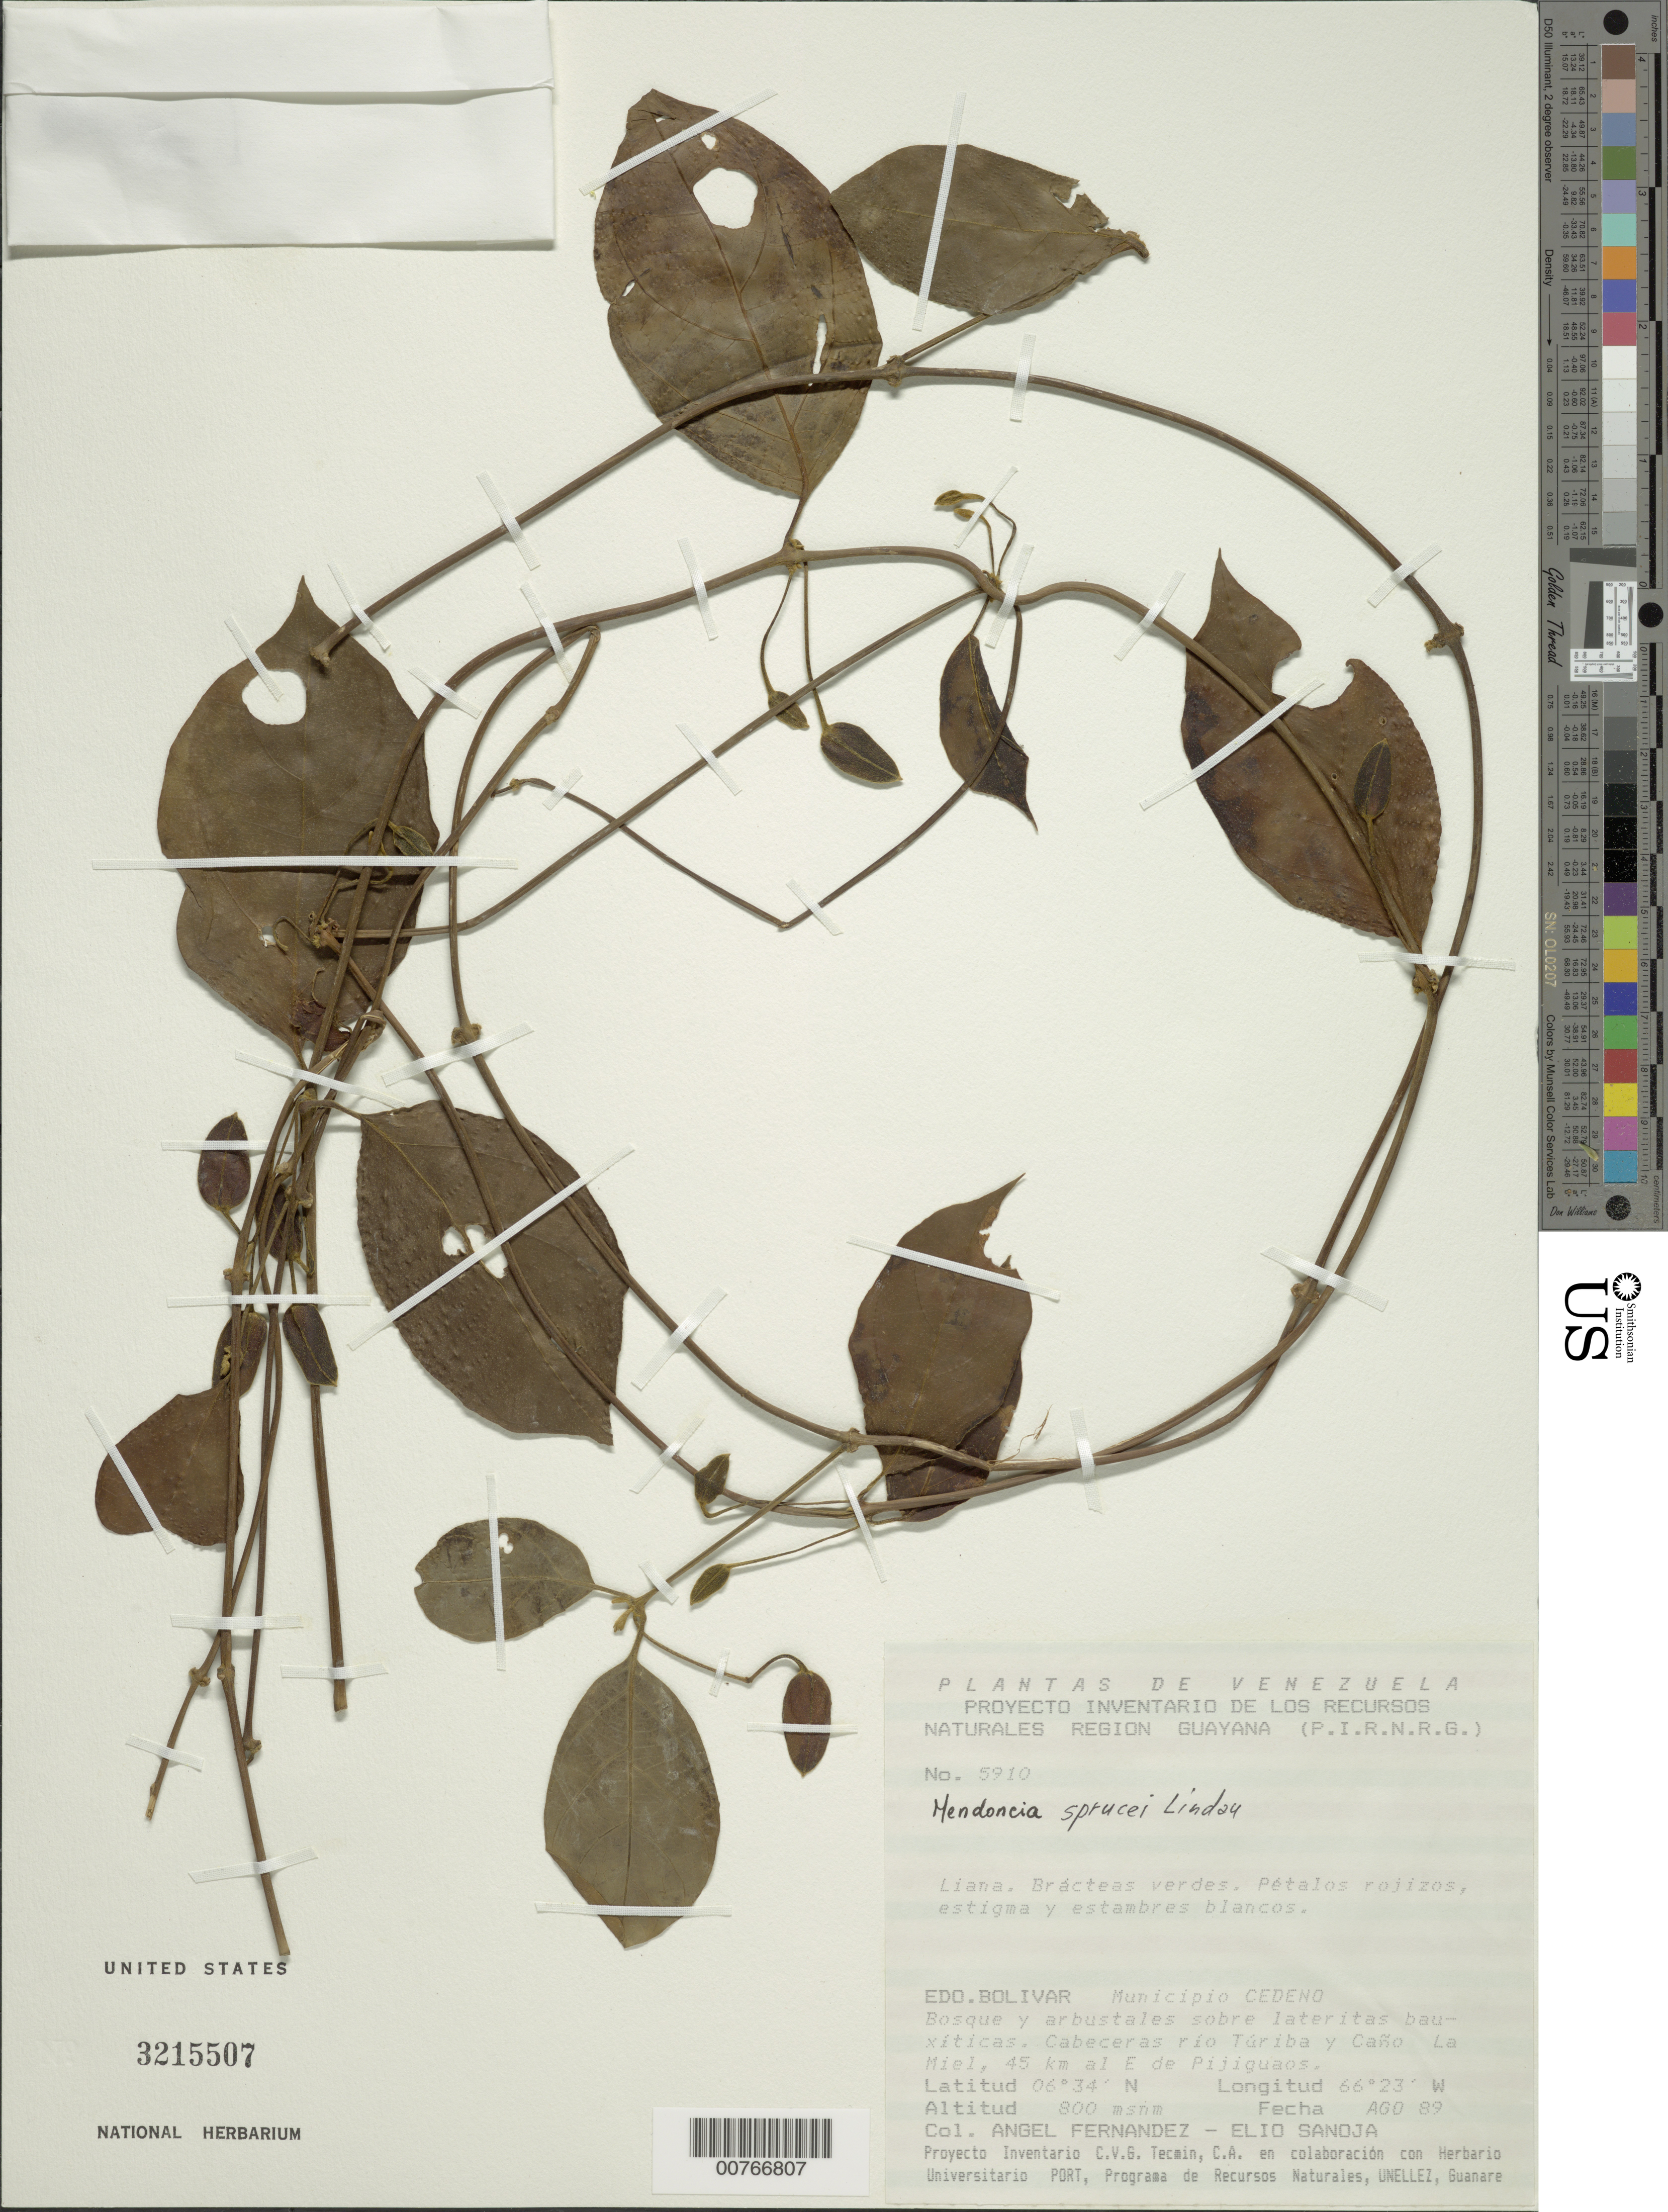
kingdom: Plantae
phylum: Tracheophyta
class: Magnoliopsida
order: Lamiales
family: Acanthaceae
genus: Mendoncia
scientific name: Mendoncia cardonae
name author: Leonard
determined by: Wasshausen, Dieter C., (BOT), Smithsonian Institution - National Museum of Natural History (UNITED STATES)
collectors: A. Fernández & E. Sanoja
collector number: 5910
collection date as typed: Aug-89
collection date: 1989-08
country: Venezuela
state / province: Bolívar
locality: Mun. Cedeño, cabeceras Río Túriba y Caño La Miel, 45 km E of Pijiguaos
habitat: Bosque y arbustales sobre lateritas bauxiticas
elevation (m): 800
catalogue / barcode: US 3215507